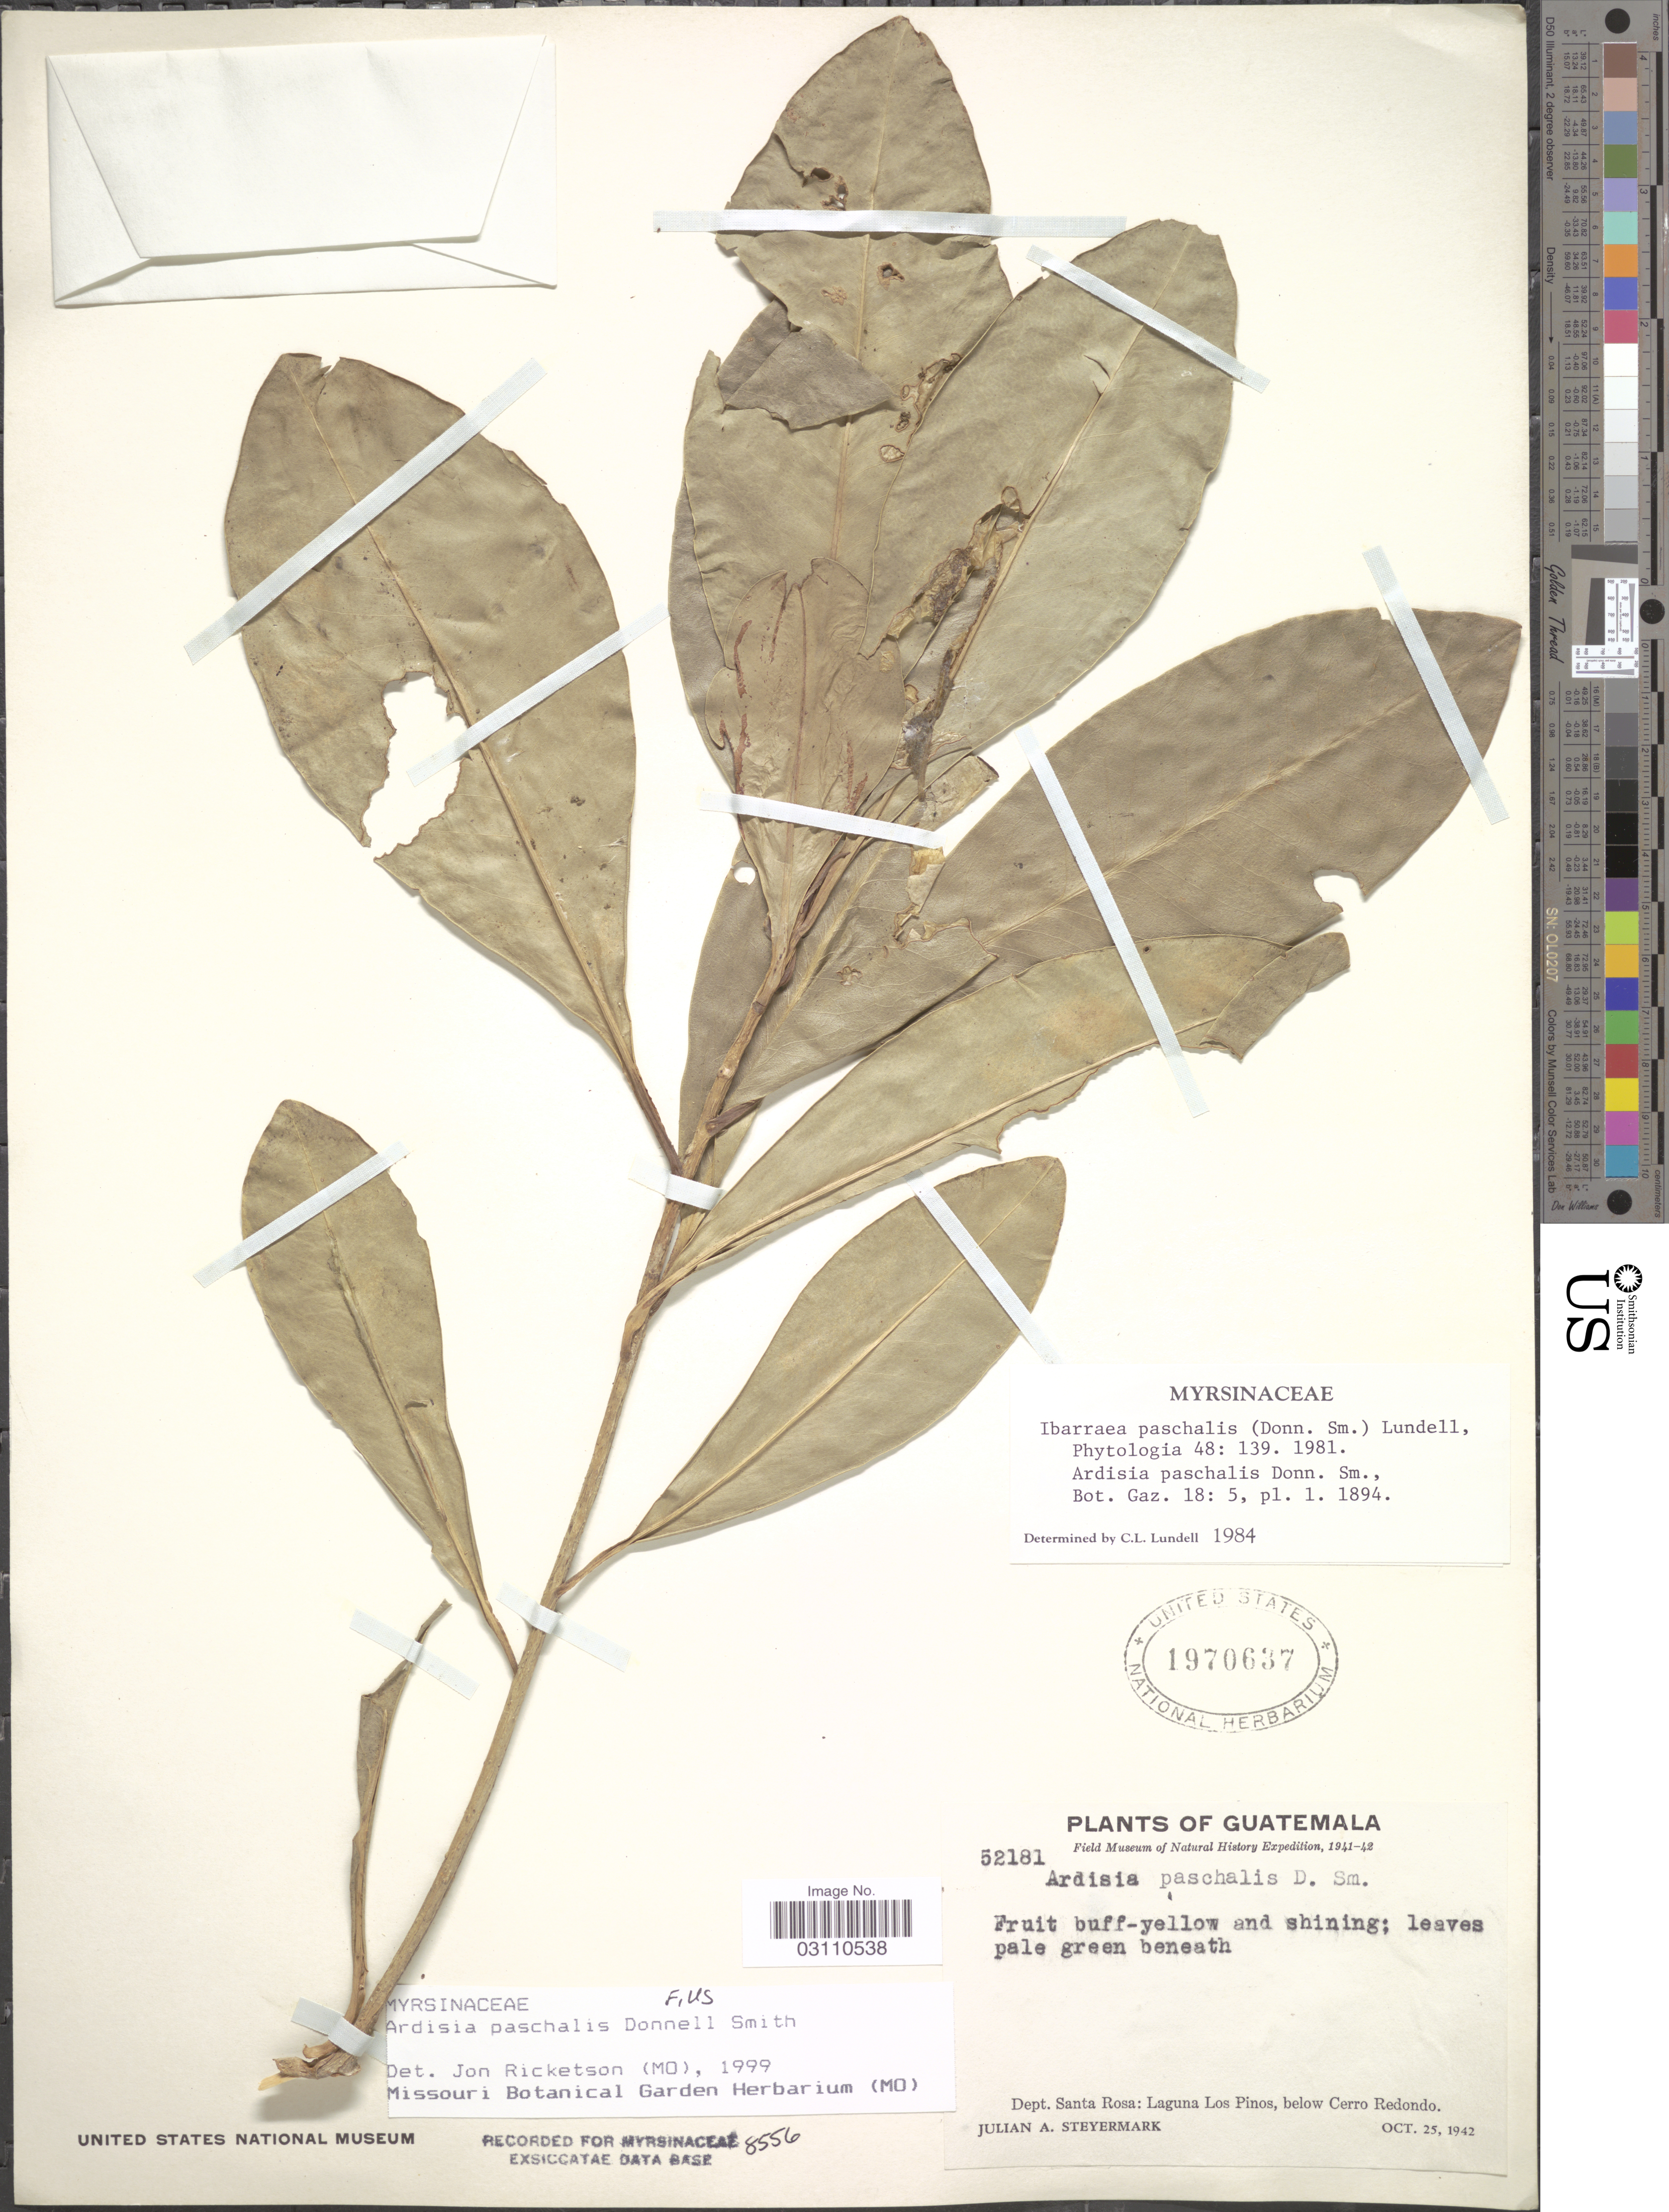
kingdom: Plantae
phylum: Tracheophyta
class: Magnoliopsida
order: Ericales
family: Primulaceae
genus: Ardisia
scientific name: Ardisia paschalis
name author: Donn. Sm.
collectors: J. Steyermark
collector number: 52181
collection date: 1942-10-25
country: Guatemala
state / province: Santa Rosa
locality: Dept. Santa Rosa: Laguna Los Pinos, below Cerro Redondo.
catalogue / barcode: US 1970637